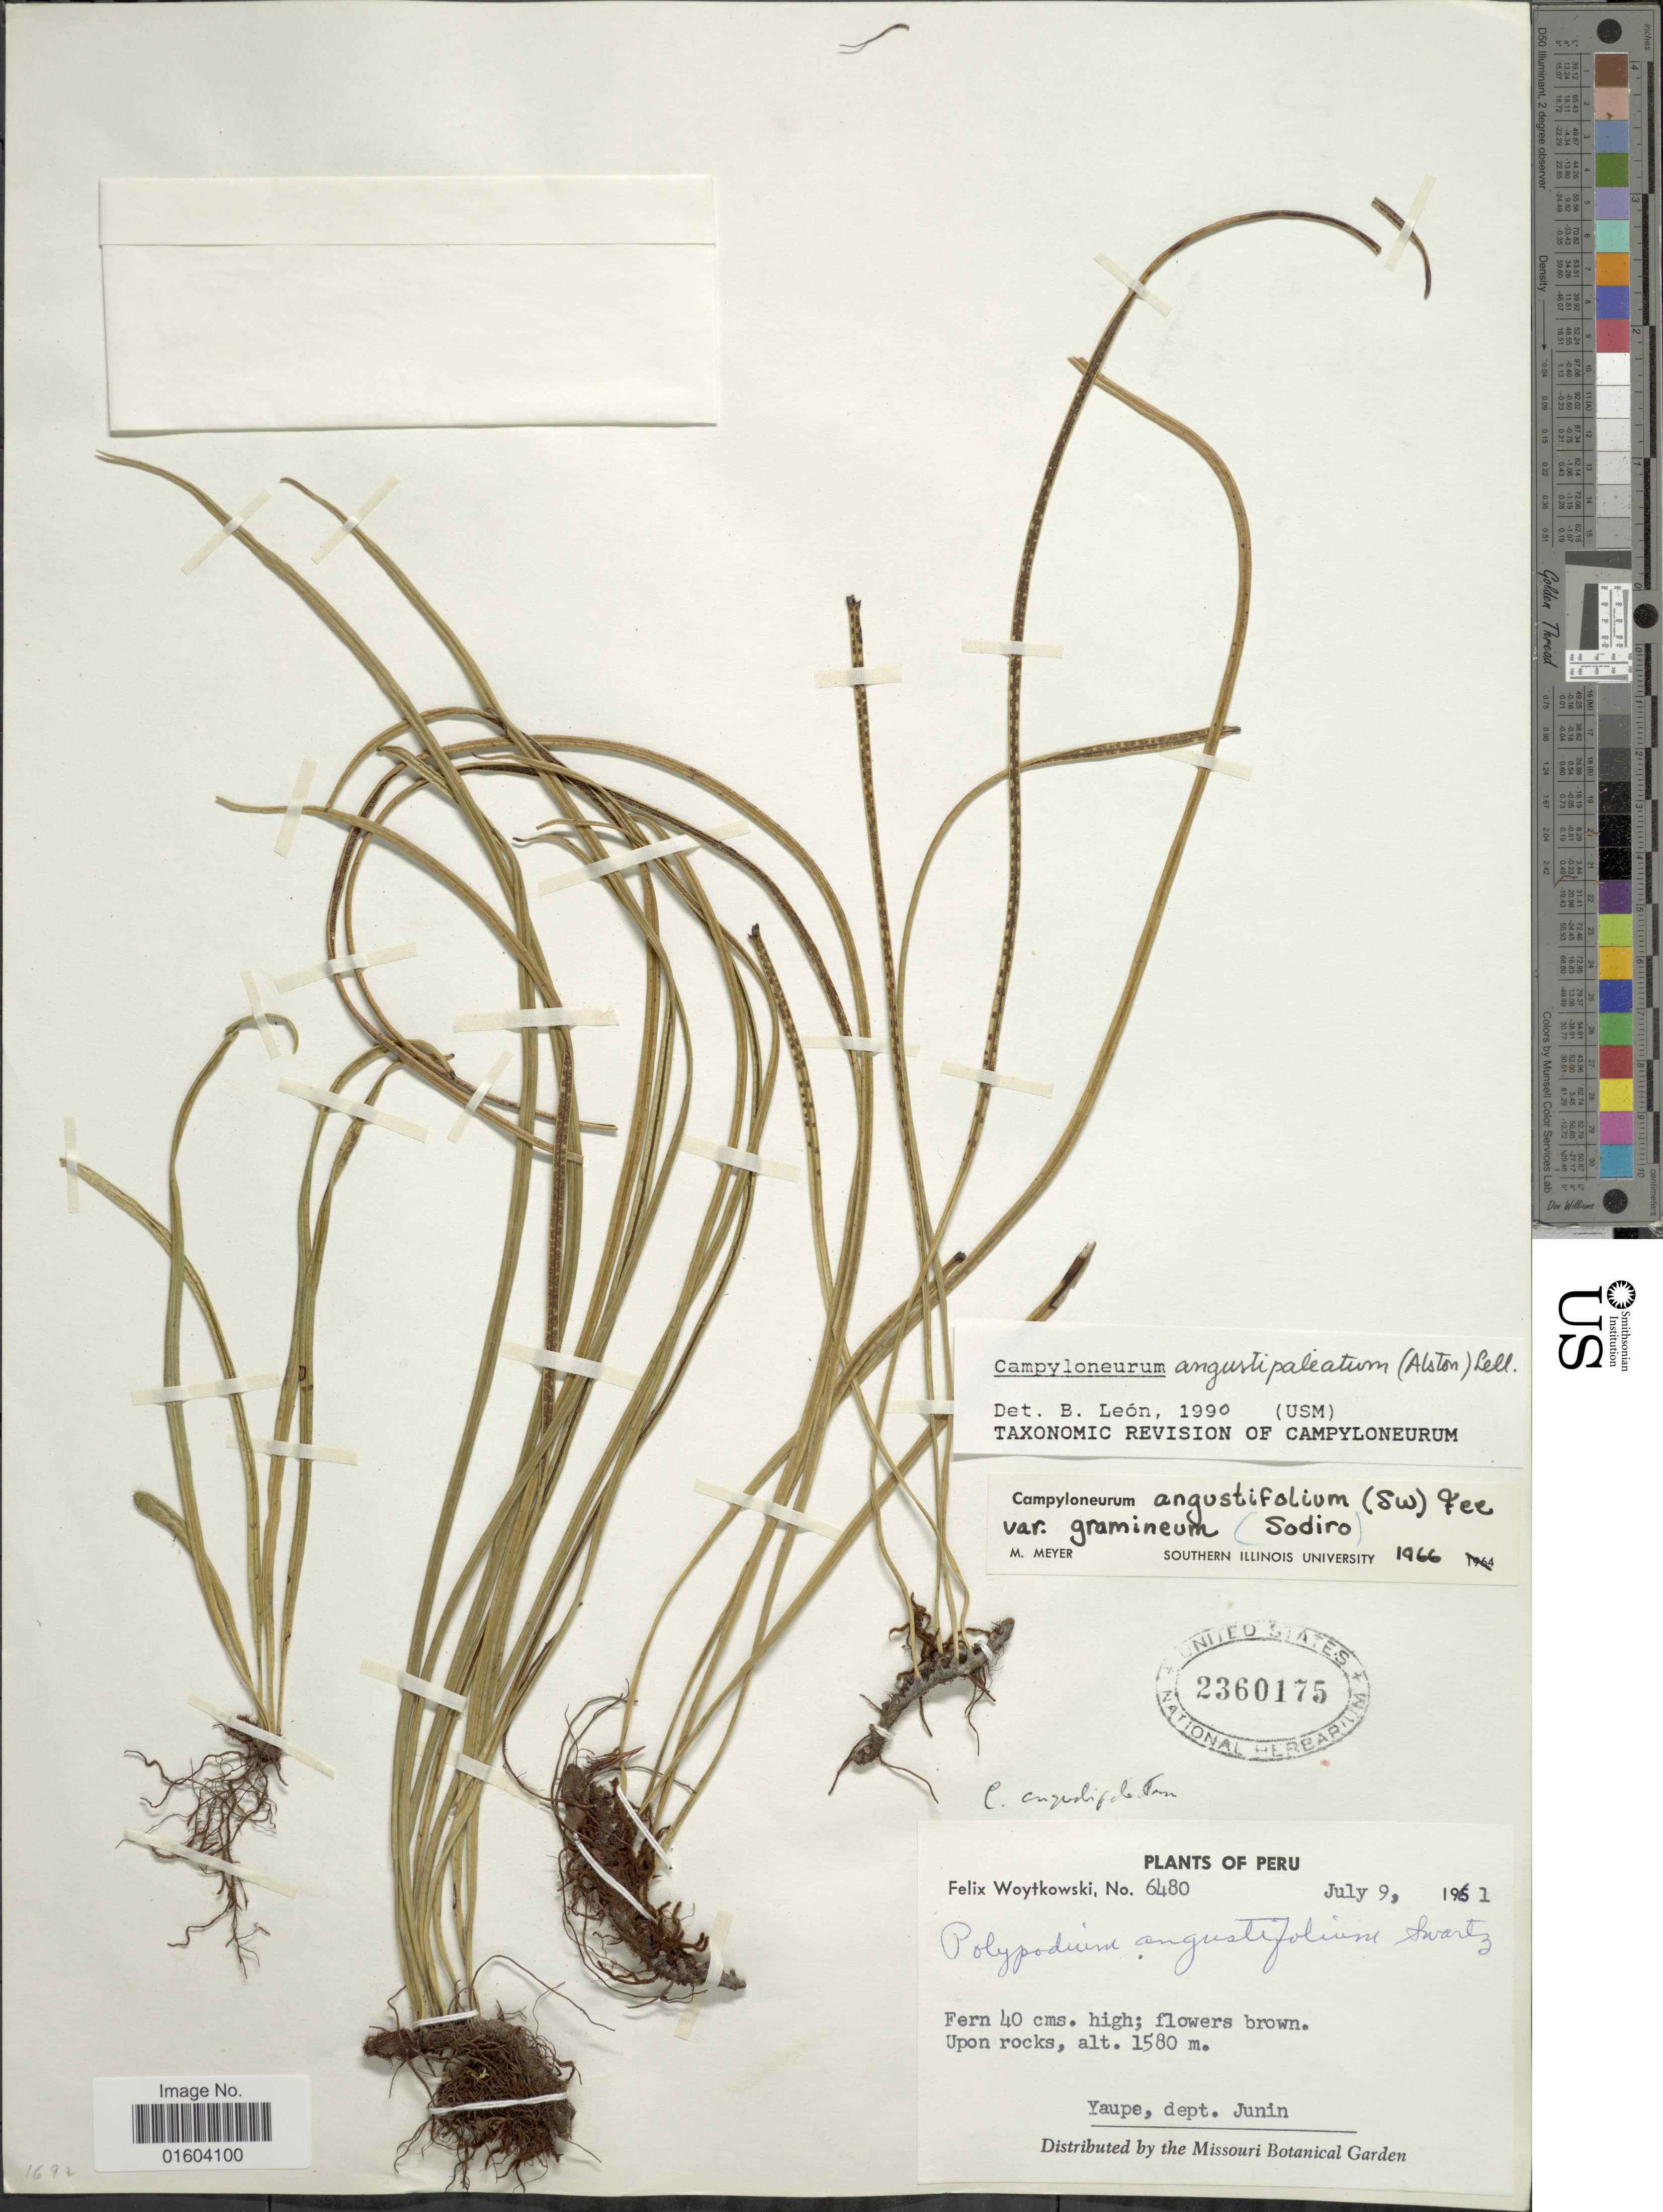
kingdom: Plantae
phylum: Tracheophyta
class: Polypodiopsida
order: Polypodiales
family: Polypodiaceae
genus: Campyloneurum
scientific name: Campyloneurum angustipaleatum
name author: (Alston) Lellinger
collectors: F. Woytkowski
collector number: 6480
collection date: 1961-07-09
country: Peru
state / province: Junín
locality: Peru. Yaupe, dept. Junin.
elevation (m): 1580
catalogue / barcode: US 2360175